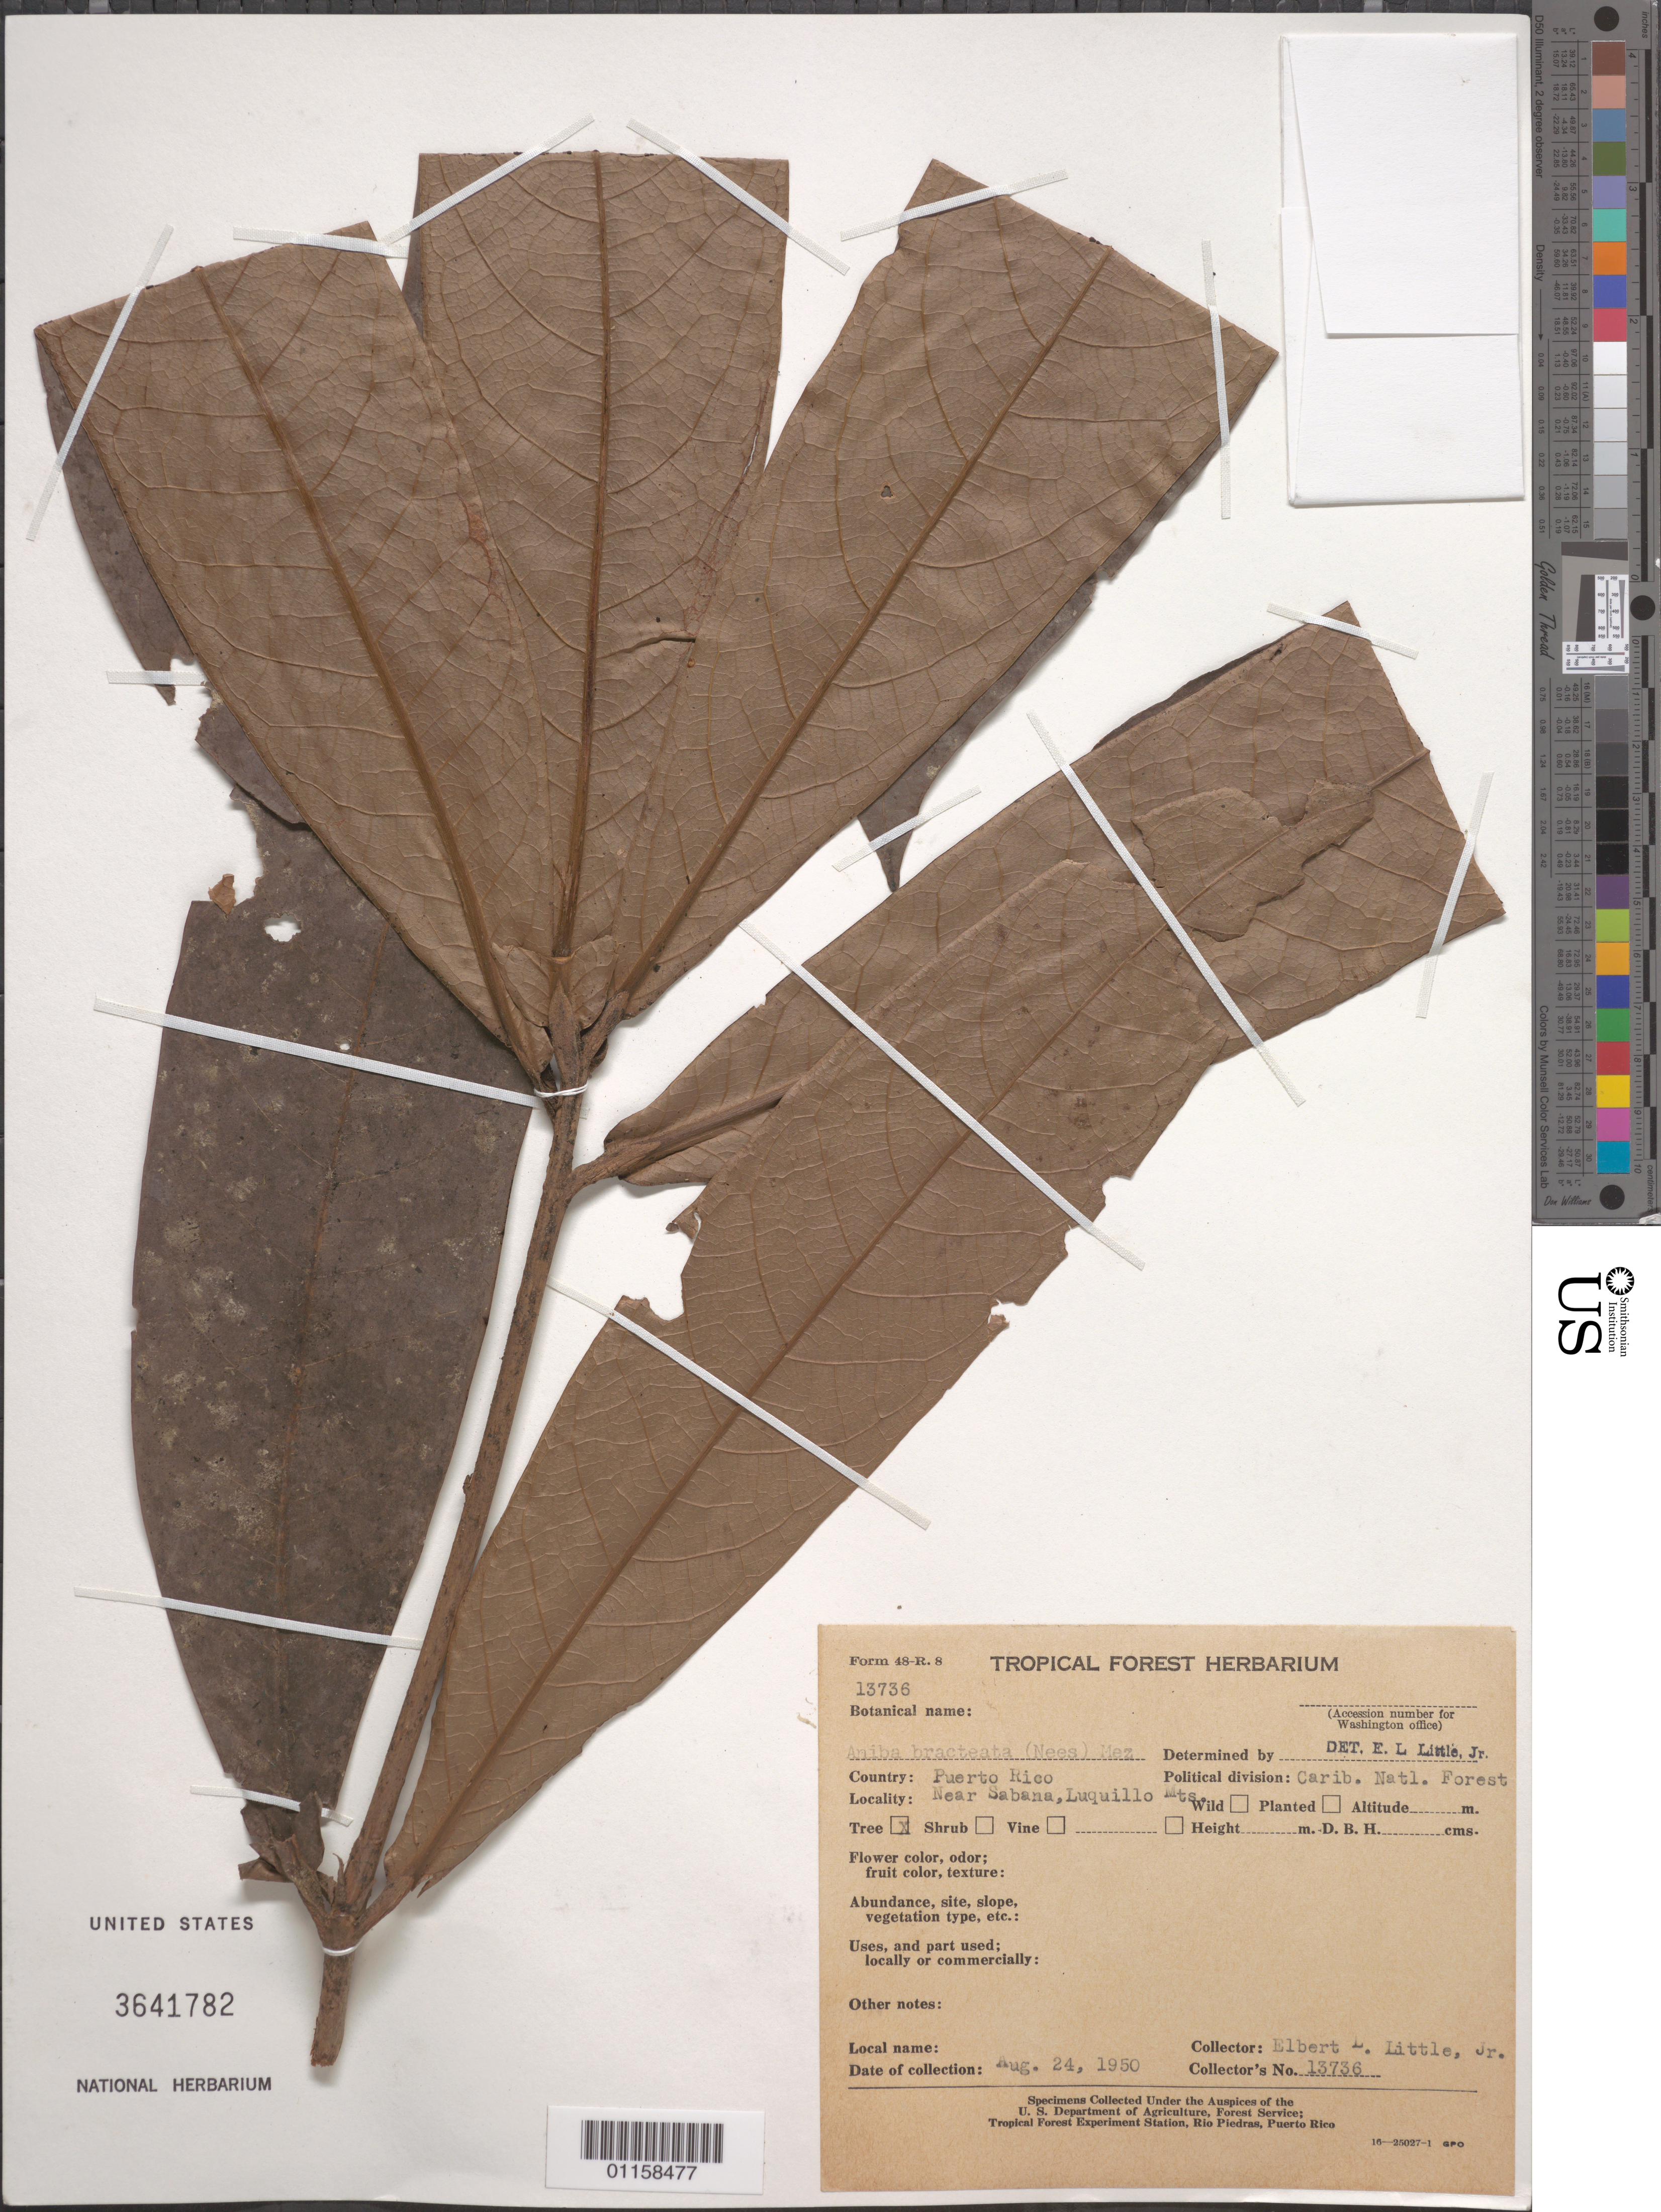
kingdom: Plantae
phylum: Tracheophyta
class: Magnoliopsida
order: Laurales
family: Lauraceae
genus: Aniba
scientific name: Aniba bracteata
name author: (Nees) Mez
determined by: Little, Elbert L., Jr., (FSSR), United States Department of Agriculture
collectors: E. L. Little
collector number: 13736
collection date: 1950-08-24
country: Puerto Rico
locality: Carib. Nat'l. Forest, Luquillo Mts., near Sabana.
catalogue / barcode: US 3641782